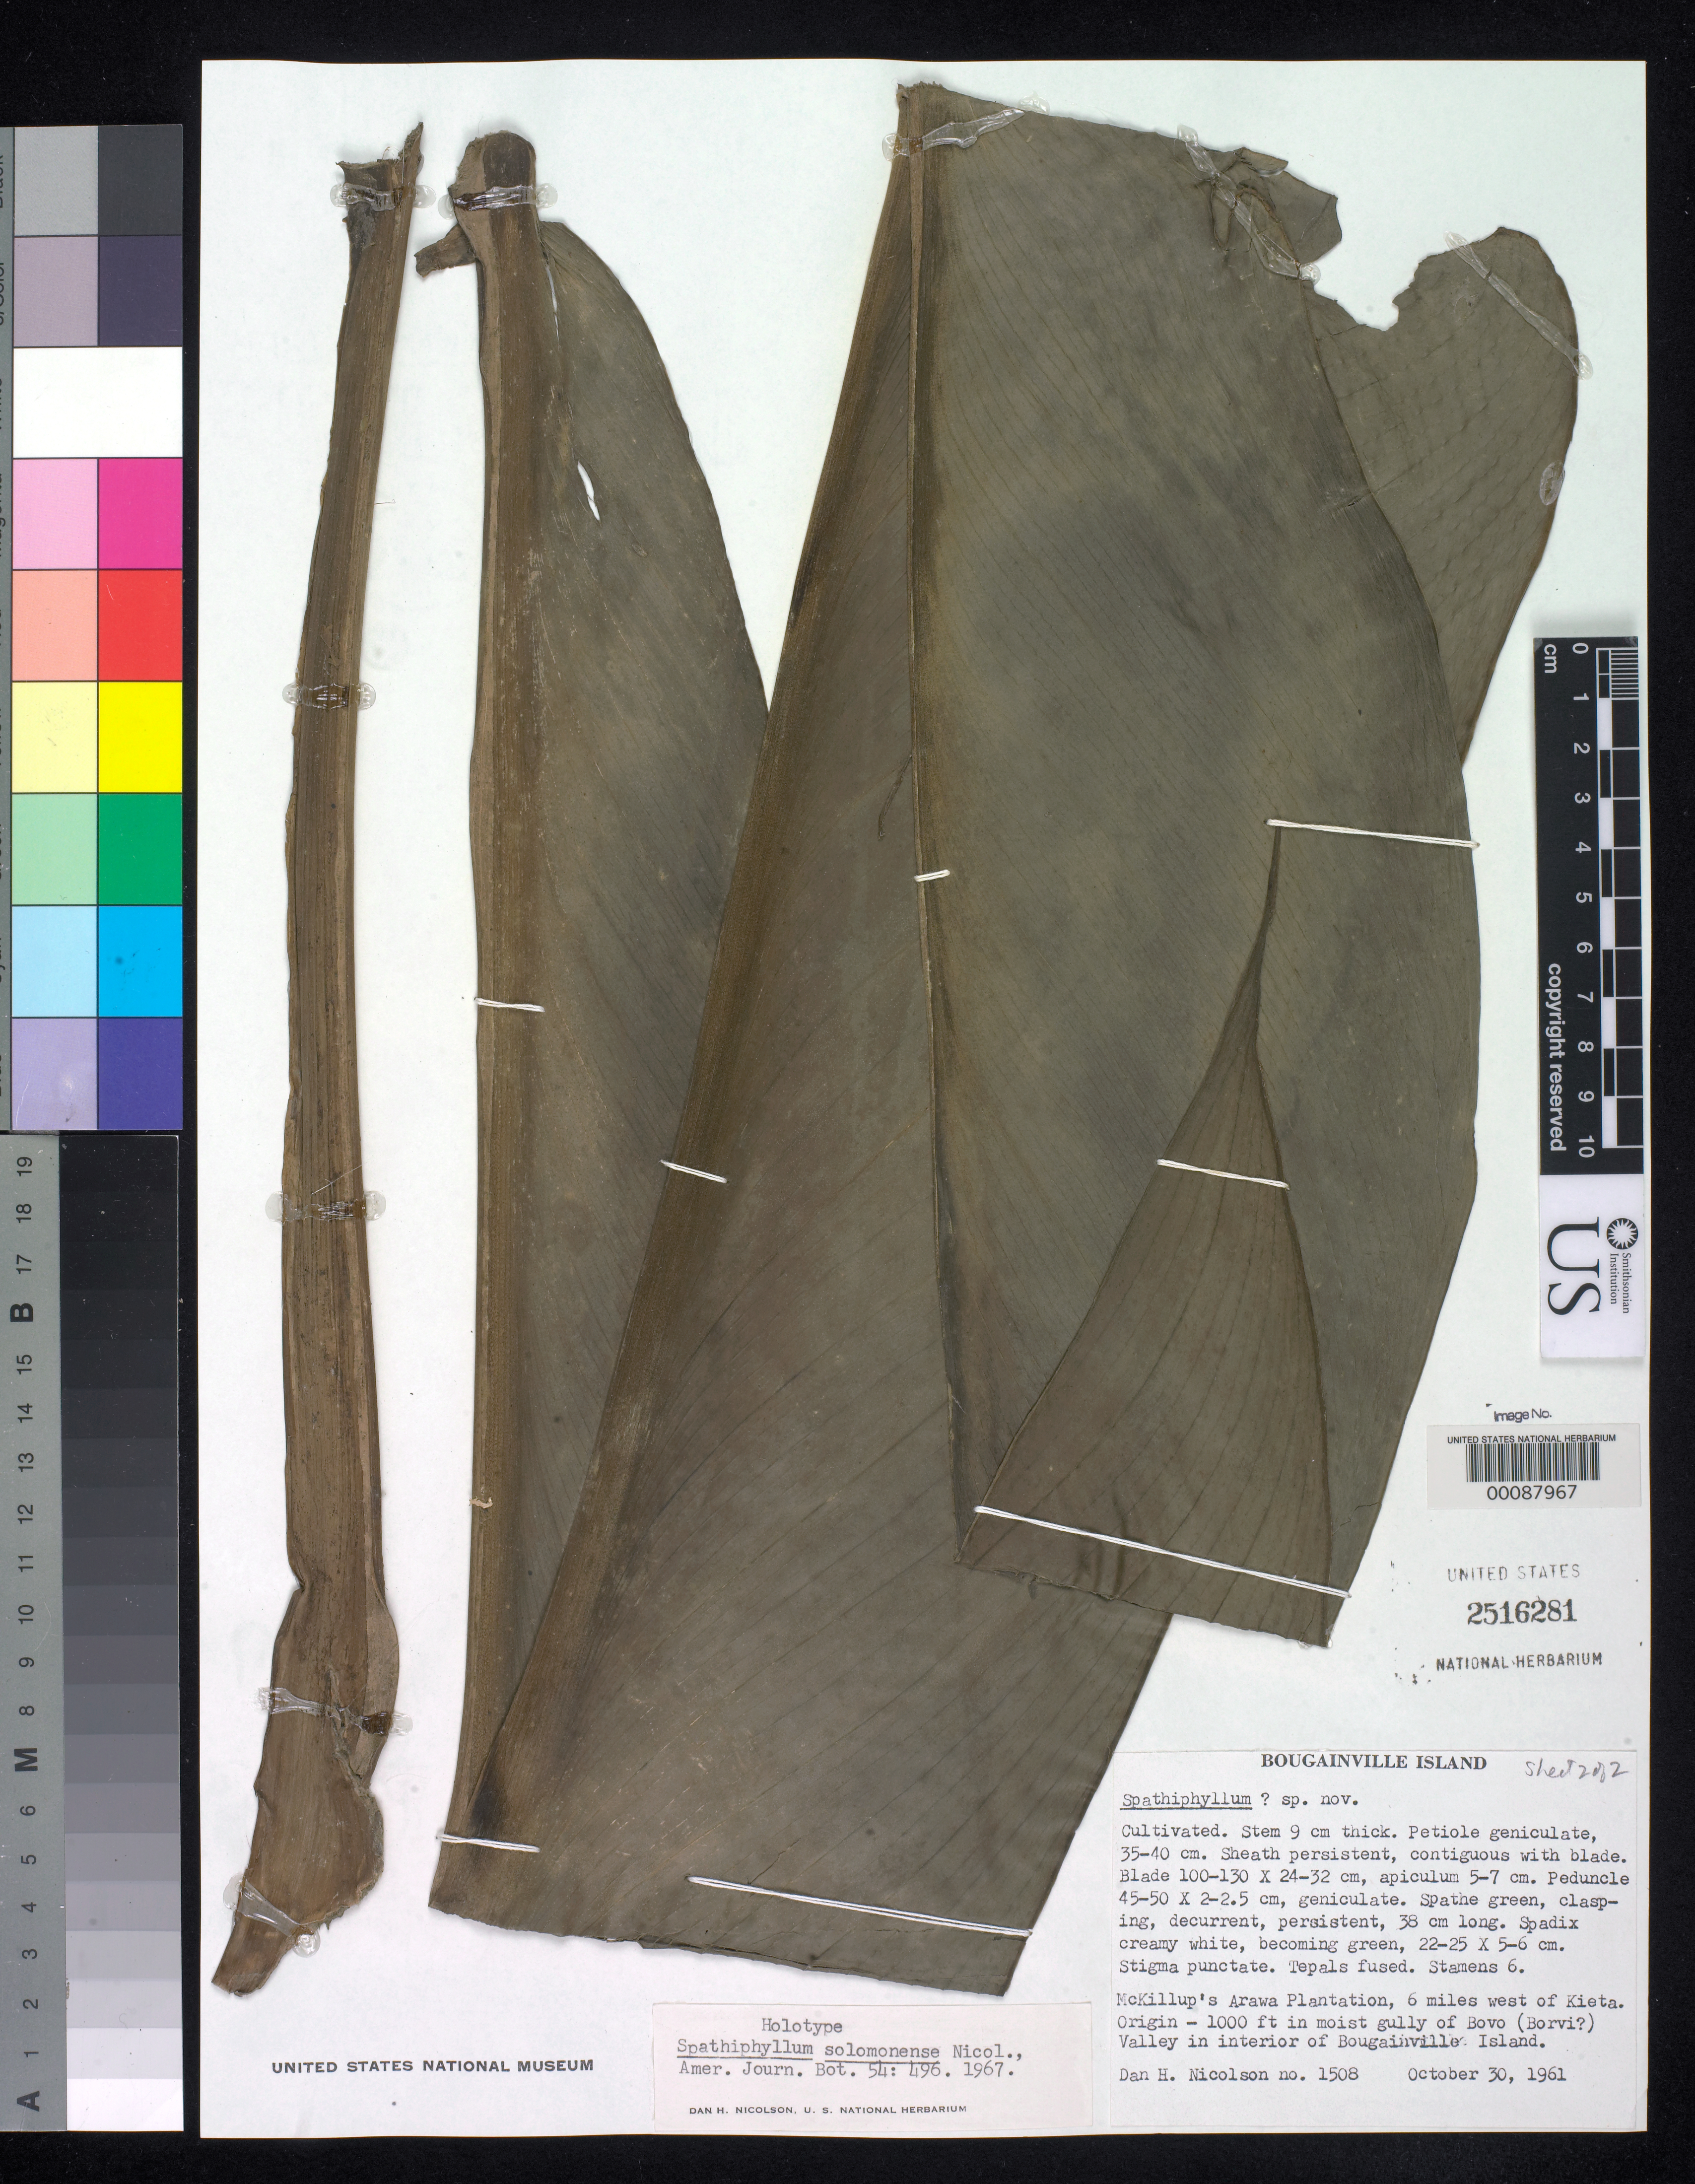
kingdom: Plantae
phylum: Tracheophyta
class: Liliopsida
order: Alismatales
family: Araceae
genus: Spathiphyllum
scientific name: Spathiphyllum solomonense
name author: Nicolson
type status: Holotype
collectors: D. H. Nicolson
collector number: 1508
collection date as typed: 30 Oct 1961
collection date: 1961-10-30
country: Papua New Guinea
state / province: Bougainville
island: Bougainville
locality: McKillup's Arawa Plantation, 6 mi W of Kieta.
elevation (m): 305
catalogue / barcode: US 2516281